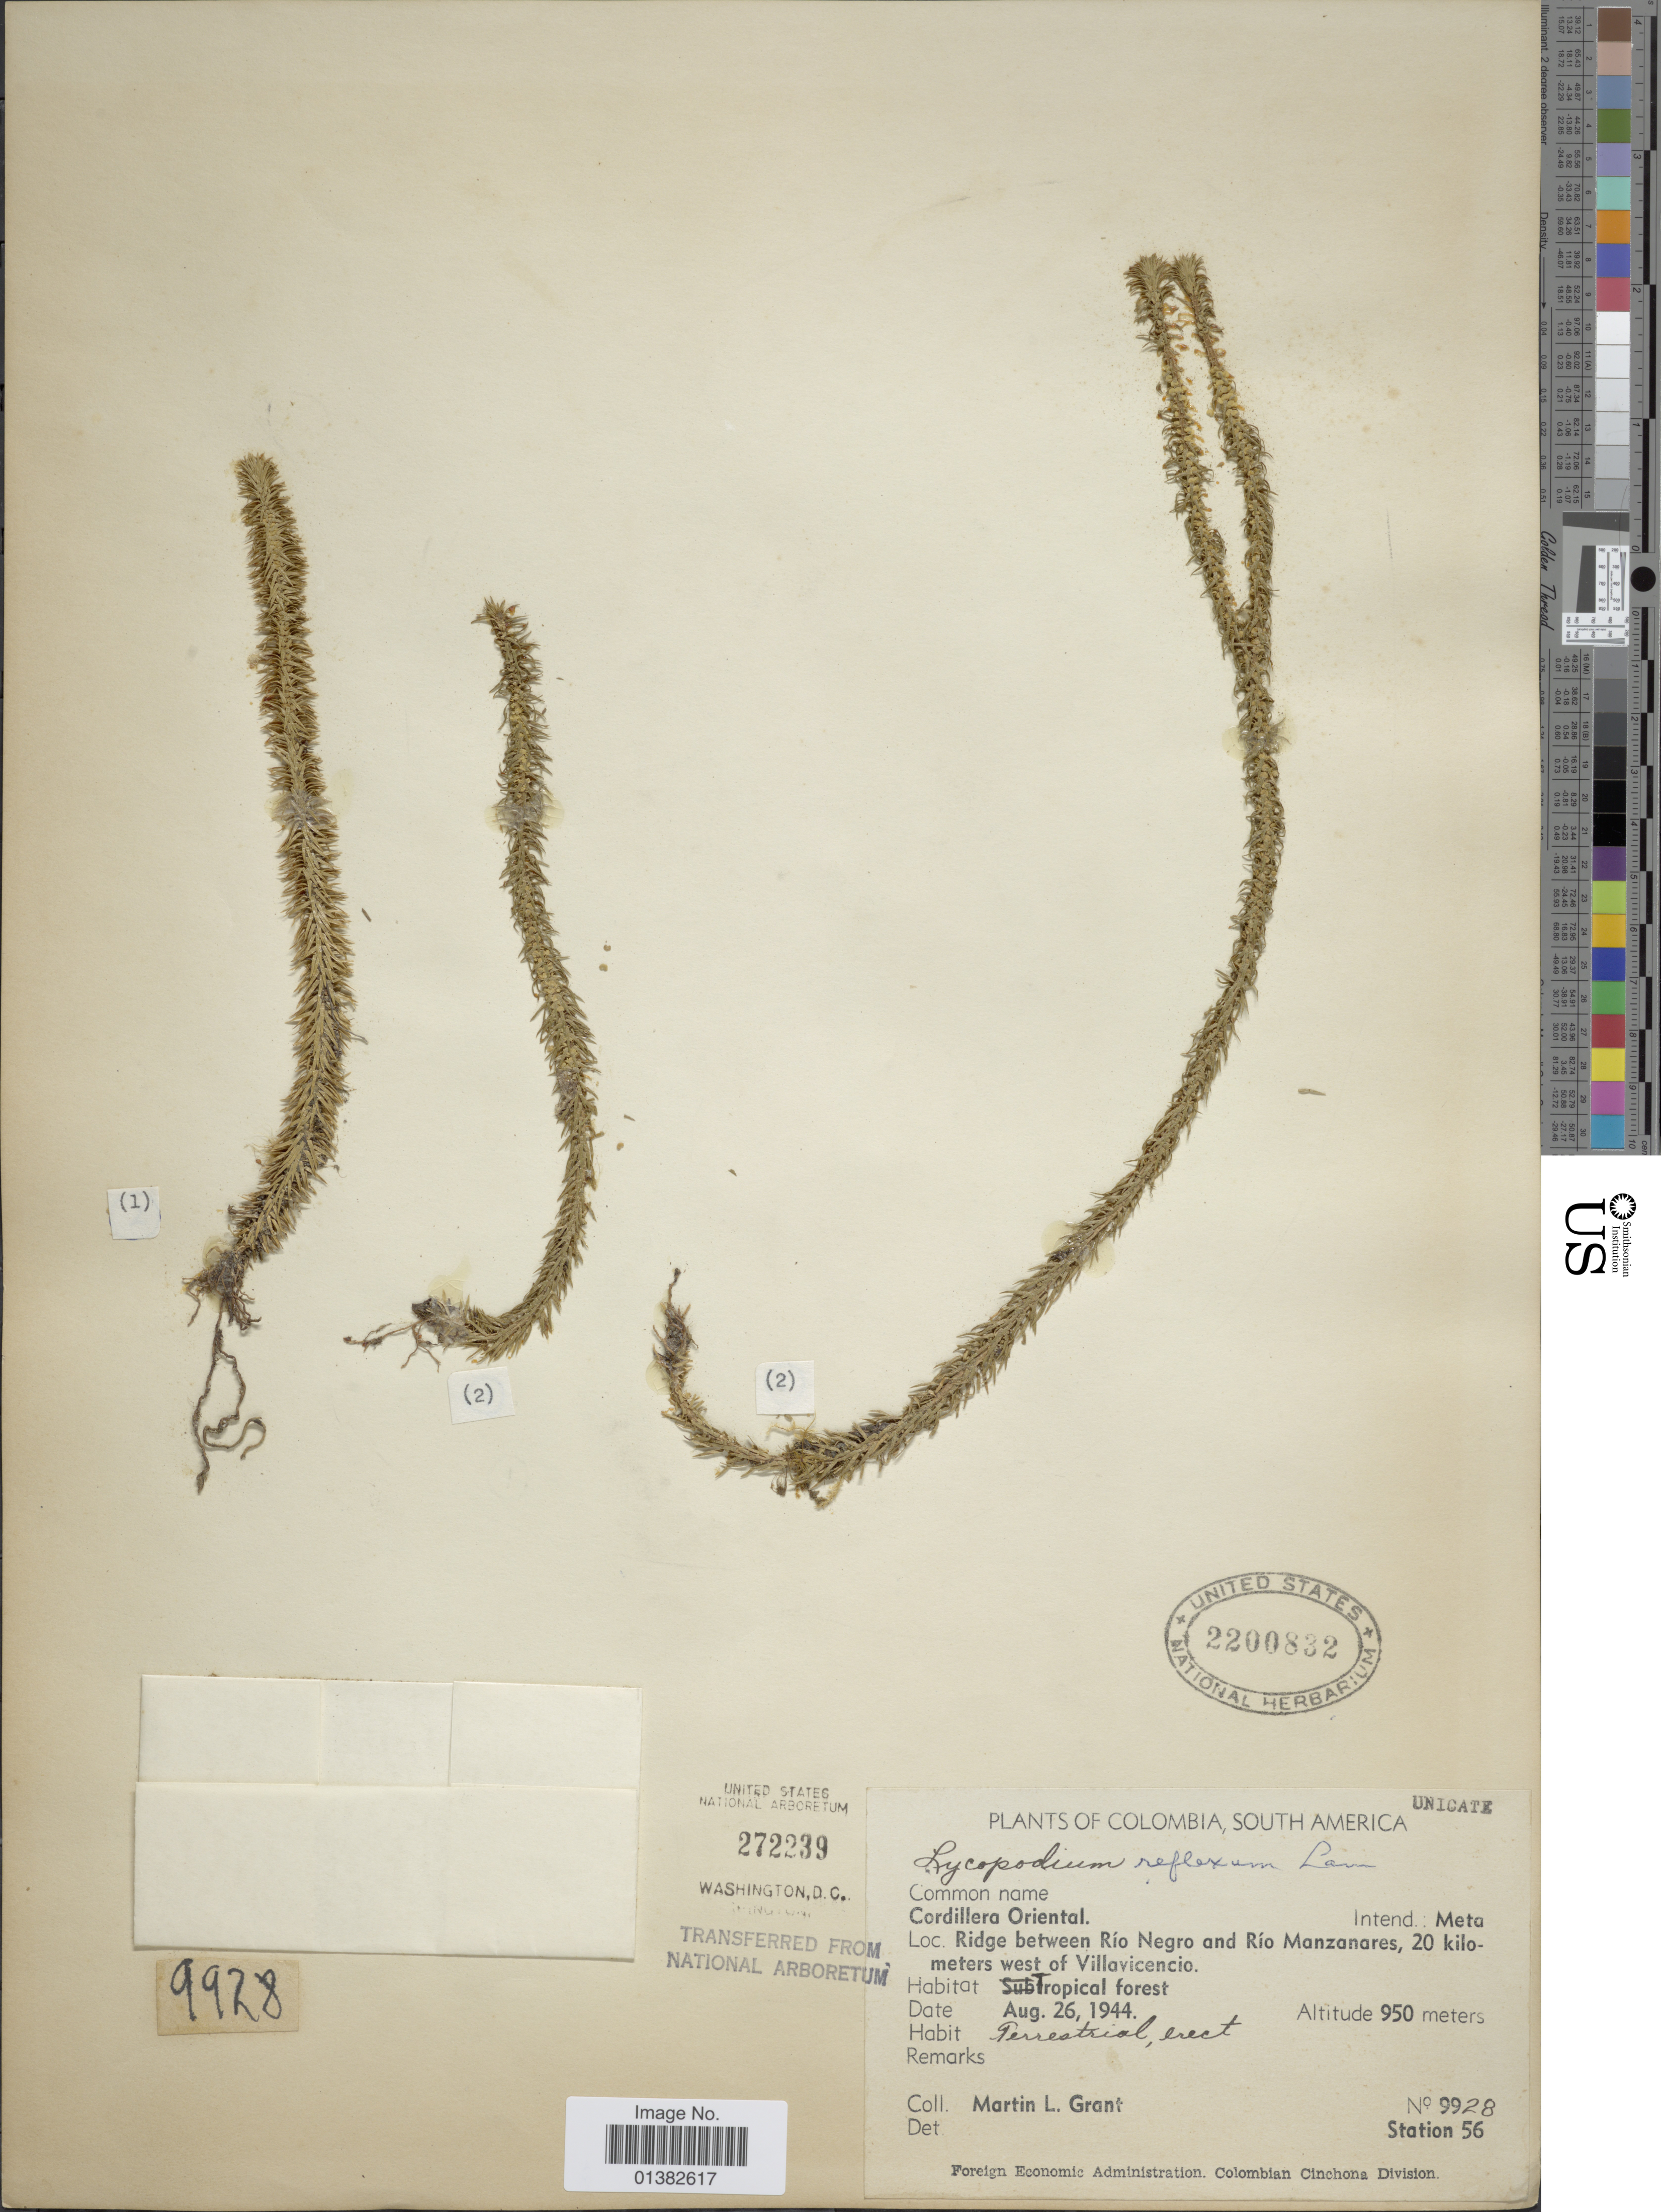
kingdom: Plantae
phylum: Tracheophyta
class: Lycopodiopsida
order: Lycopodiales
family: Lycopodiaceae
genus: Phlegmariurus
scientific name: Phlegmariurus reflexus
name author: (Lam.) B. Øllg.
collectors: M. L. Grant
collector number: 9928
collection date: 1944-08-26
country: Colombia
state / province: Meta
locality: Cordillera Oriental. Ridge between Río Negro and Río Manzanares, 20 kilometers west of Villavicencio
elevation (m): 950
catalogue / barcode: US 2200832